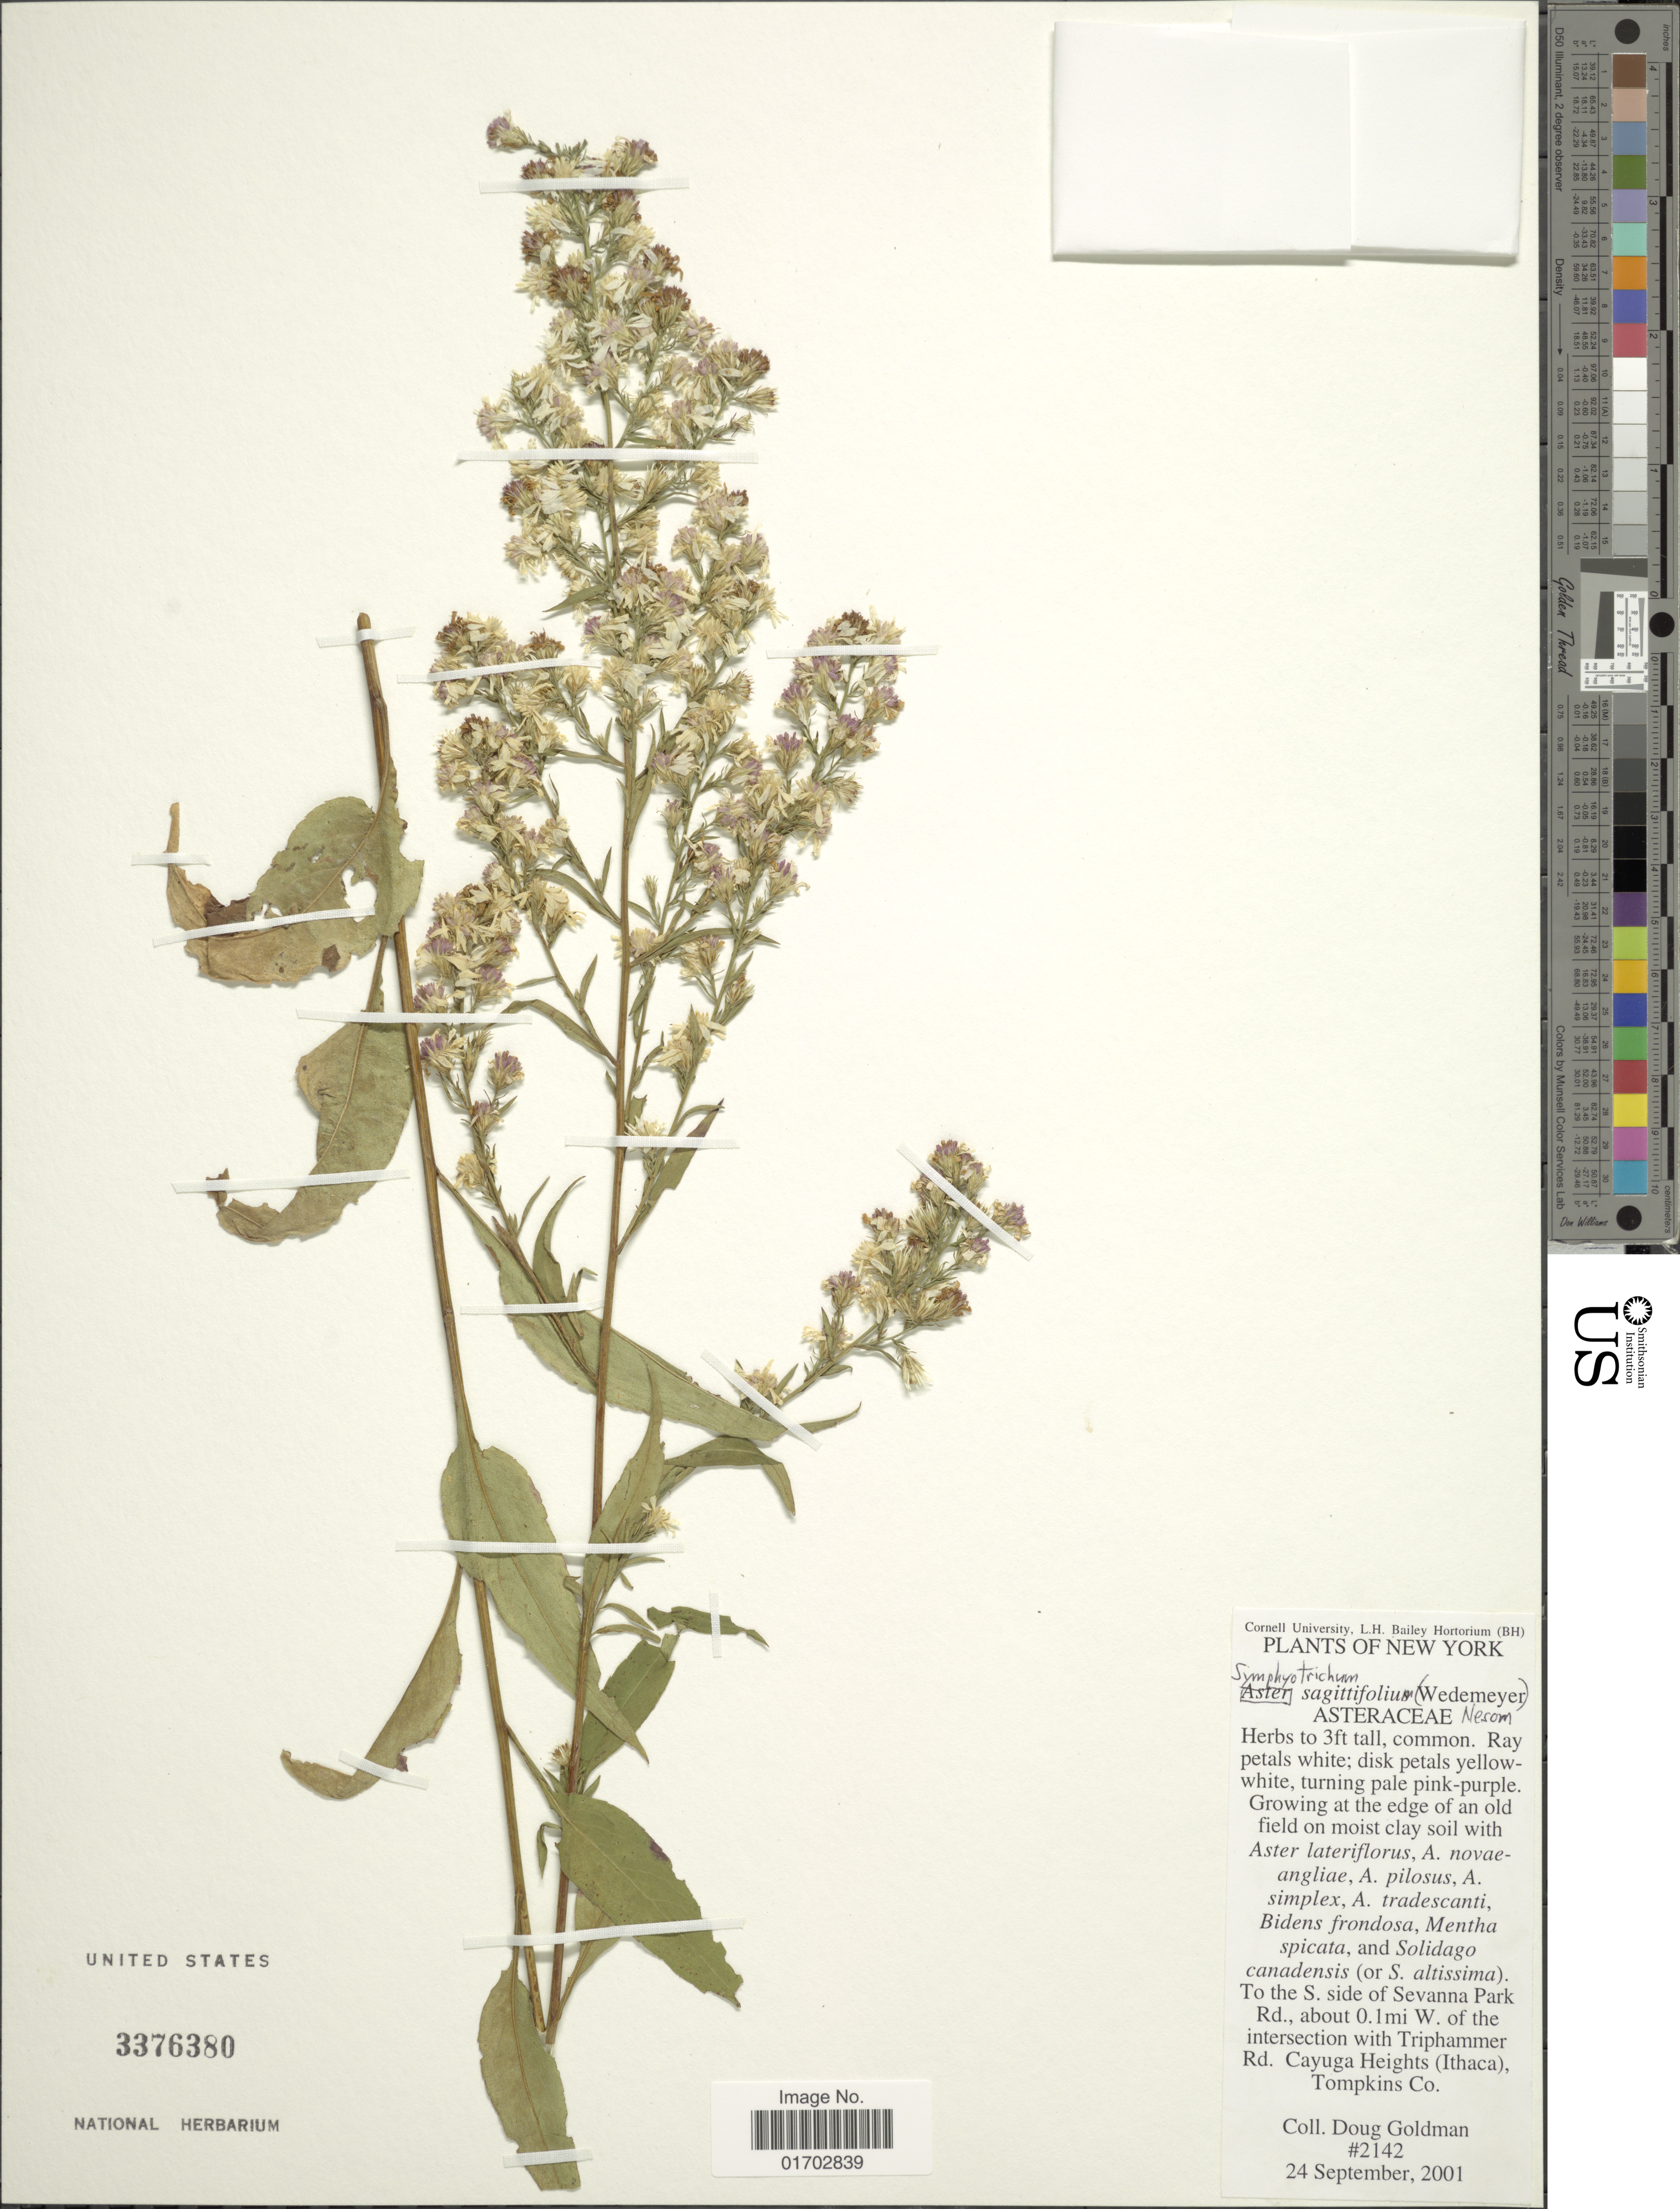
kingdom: Plantae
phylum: Tracheophyta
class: Magnoliopsida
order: Asterales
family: Asteraceae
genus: Symphyotrichum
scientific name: Symphyotrichum sagittifolium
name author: (Wedem. ex Willd.) G.L. Nesom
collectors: D. Goldman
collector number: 2142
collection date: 2001-09-24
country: United States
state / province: New York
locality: The S. side of Sevanna Park Rd., about 0.1 mi W. of the intersection with Triphammer Rd. Cayuga Heights (Ithaca), Tompkins Co.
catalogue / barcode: US 3376380